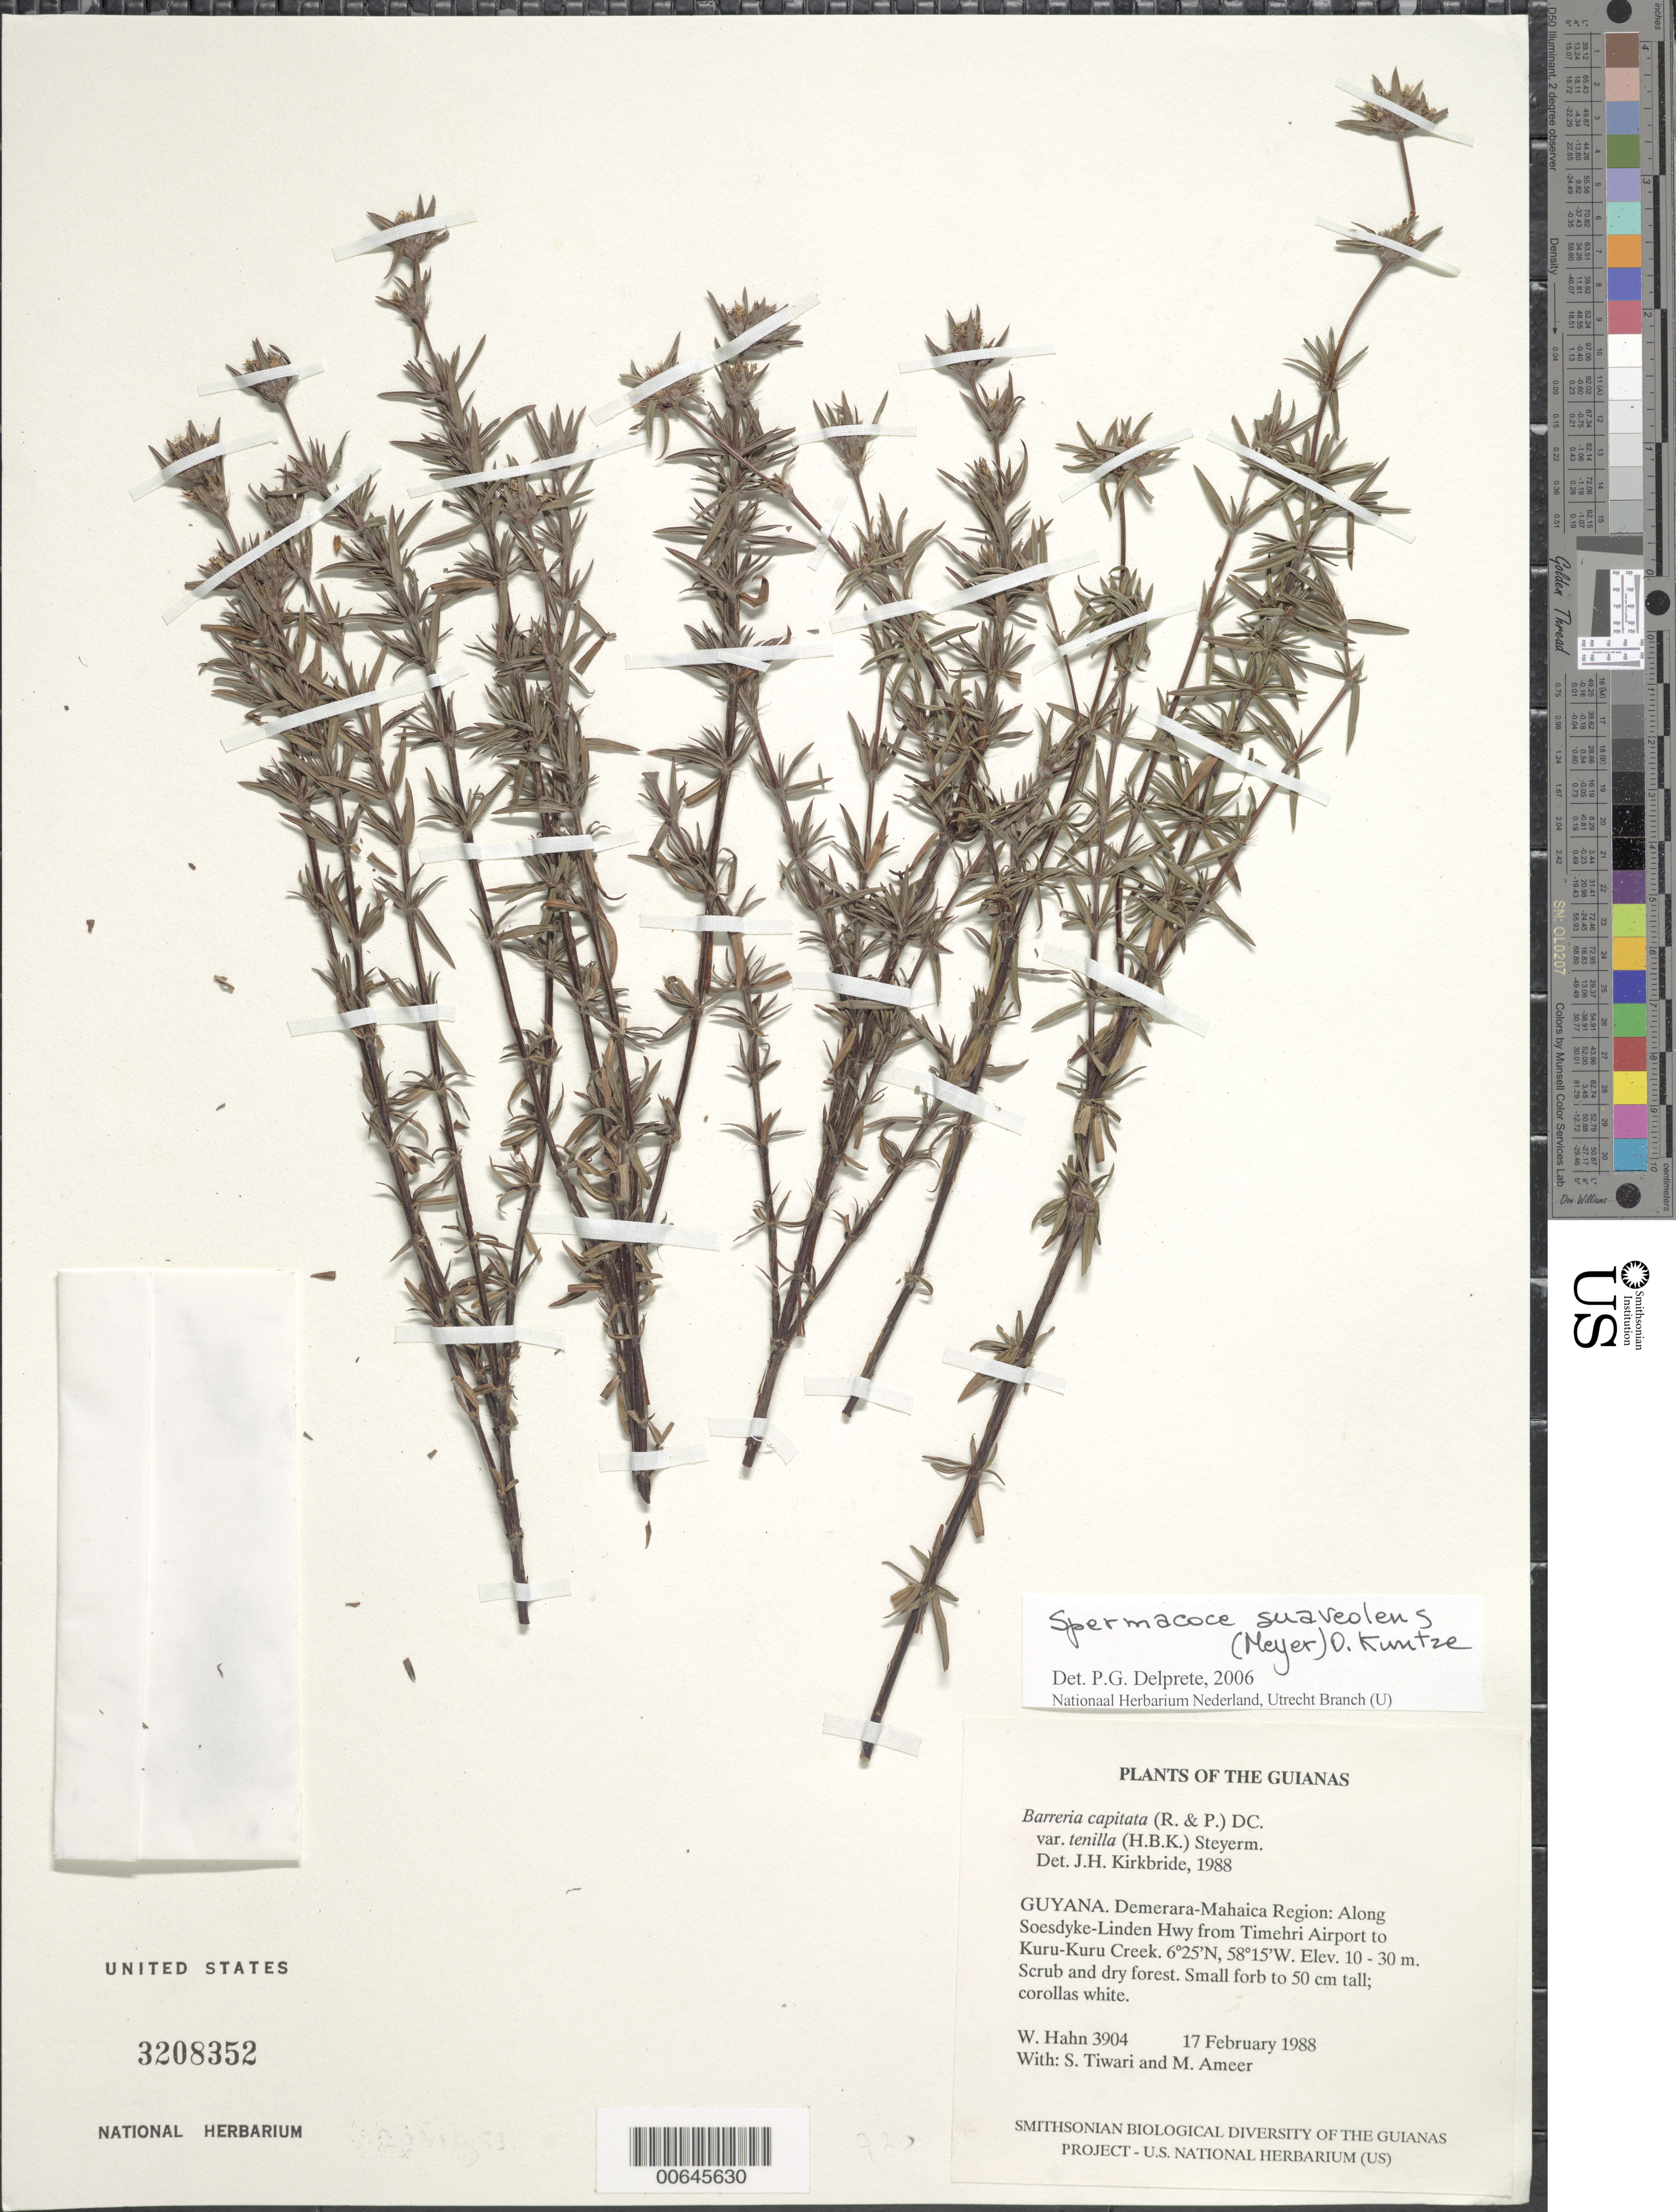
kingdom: Plantae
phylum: Tracheophyta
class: Magnoliopsida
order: Gentianales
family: Rubiaceae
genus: Spermacoce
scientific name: Spermacoce suaveolens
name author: (G. Mey.) Kuntze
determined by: Delprete, P. G., Herb. de Guyane Cay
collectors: W. Hahn, S. Tiwari & M. Ameer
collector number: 3904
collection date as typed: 18 March 1988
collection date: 1988-03-18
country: Guyana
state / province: Demerara-Mahaica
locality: Along Soesdyke-Linden Hwy from Timehri Airport to Kuru-Kuru Creek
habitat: Scrub and dry forest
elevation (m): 10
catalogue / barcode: US 3208352